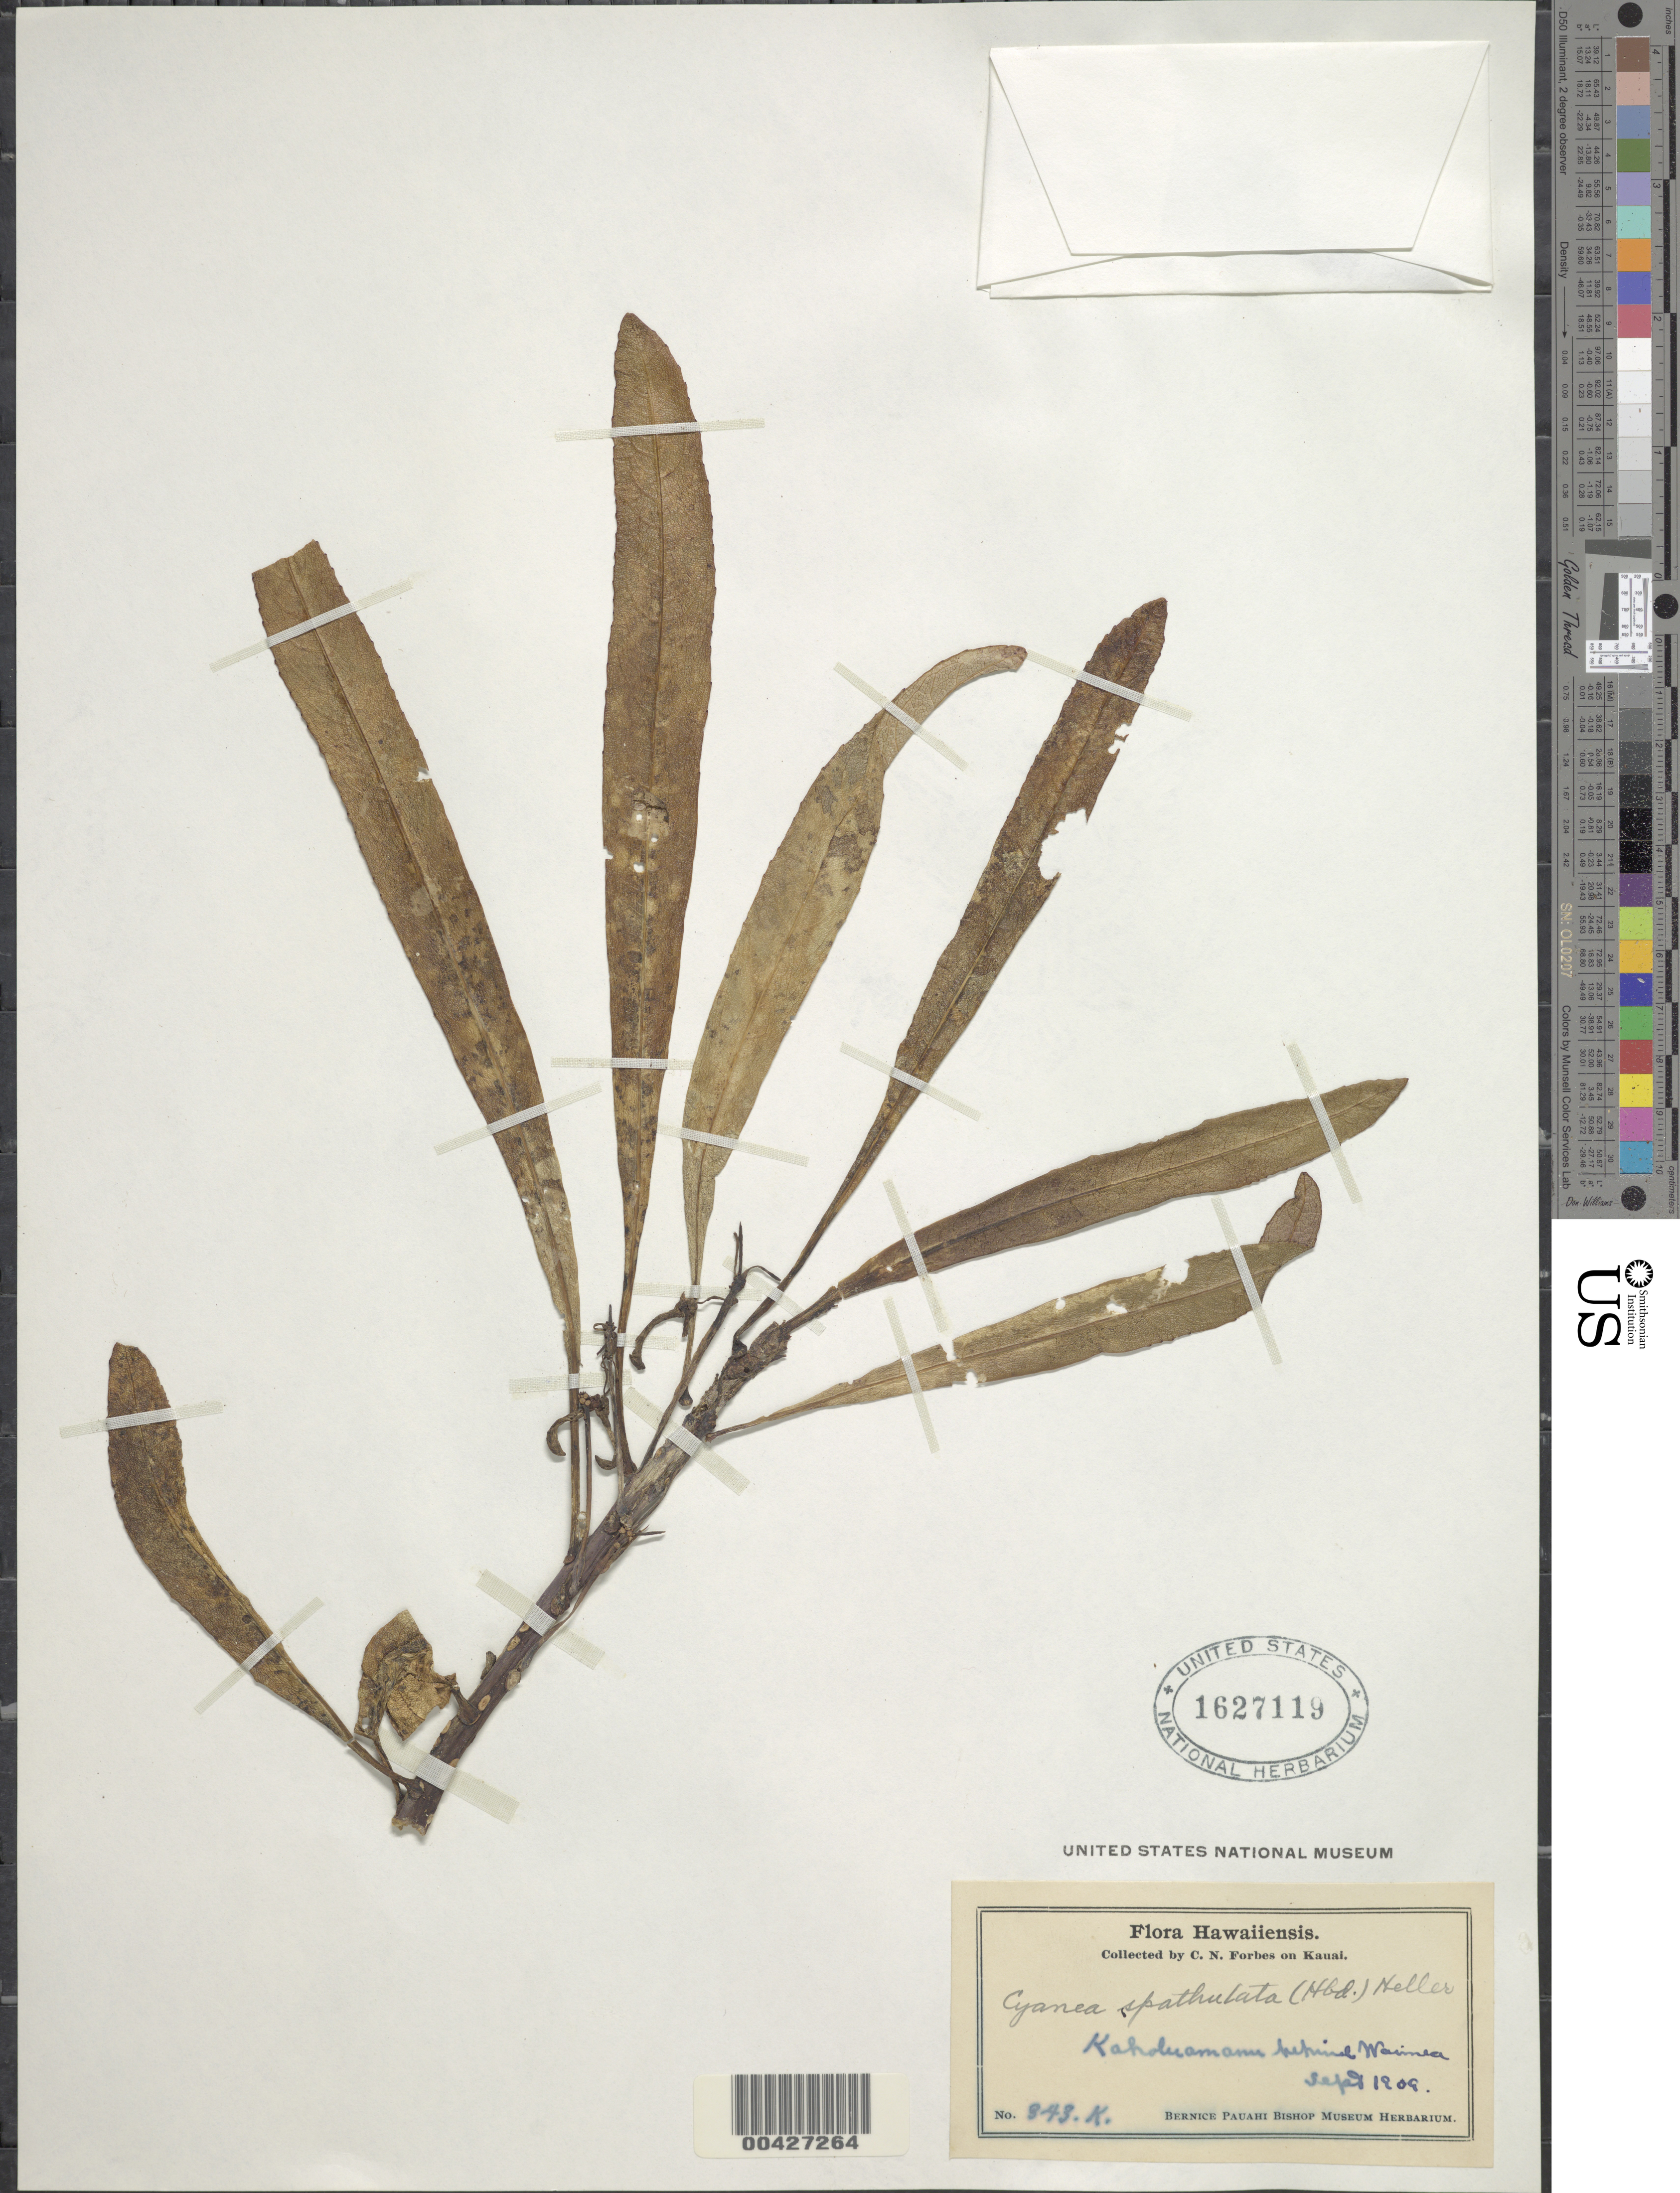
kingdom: Plantae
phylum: Tracheophyta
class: Magnoliopsida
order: Asterales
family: Campanulaceae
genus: Cyanea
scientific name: Cyanea spathulata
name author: (Hillebr.) A. Heller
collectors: C. N. Forbes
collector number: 849.K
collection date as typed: Sep 1909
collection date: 1909-09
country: United States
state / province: Hawaii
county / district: Kauai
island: Kaua'i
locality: Kaholuamanu, behind Waimea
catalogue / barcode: US 1627119